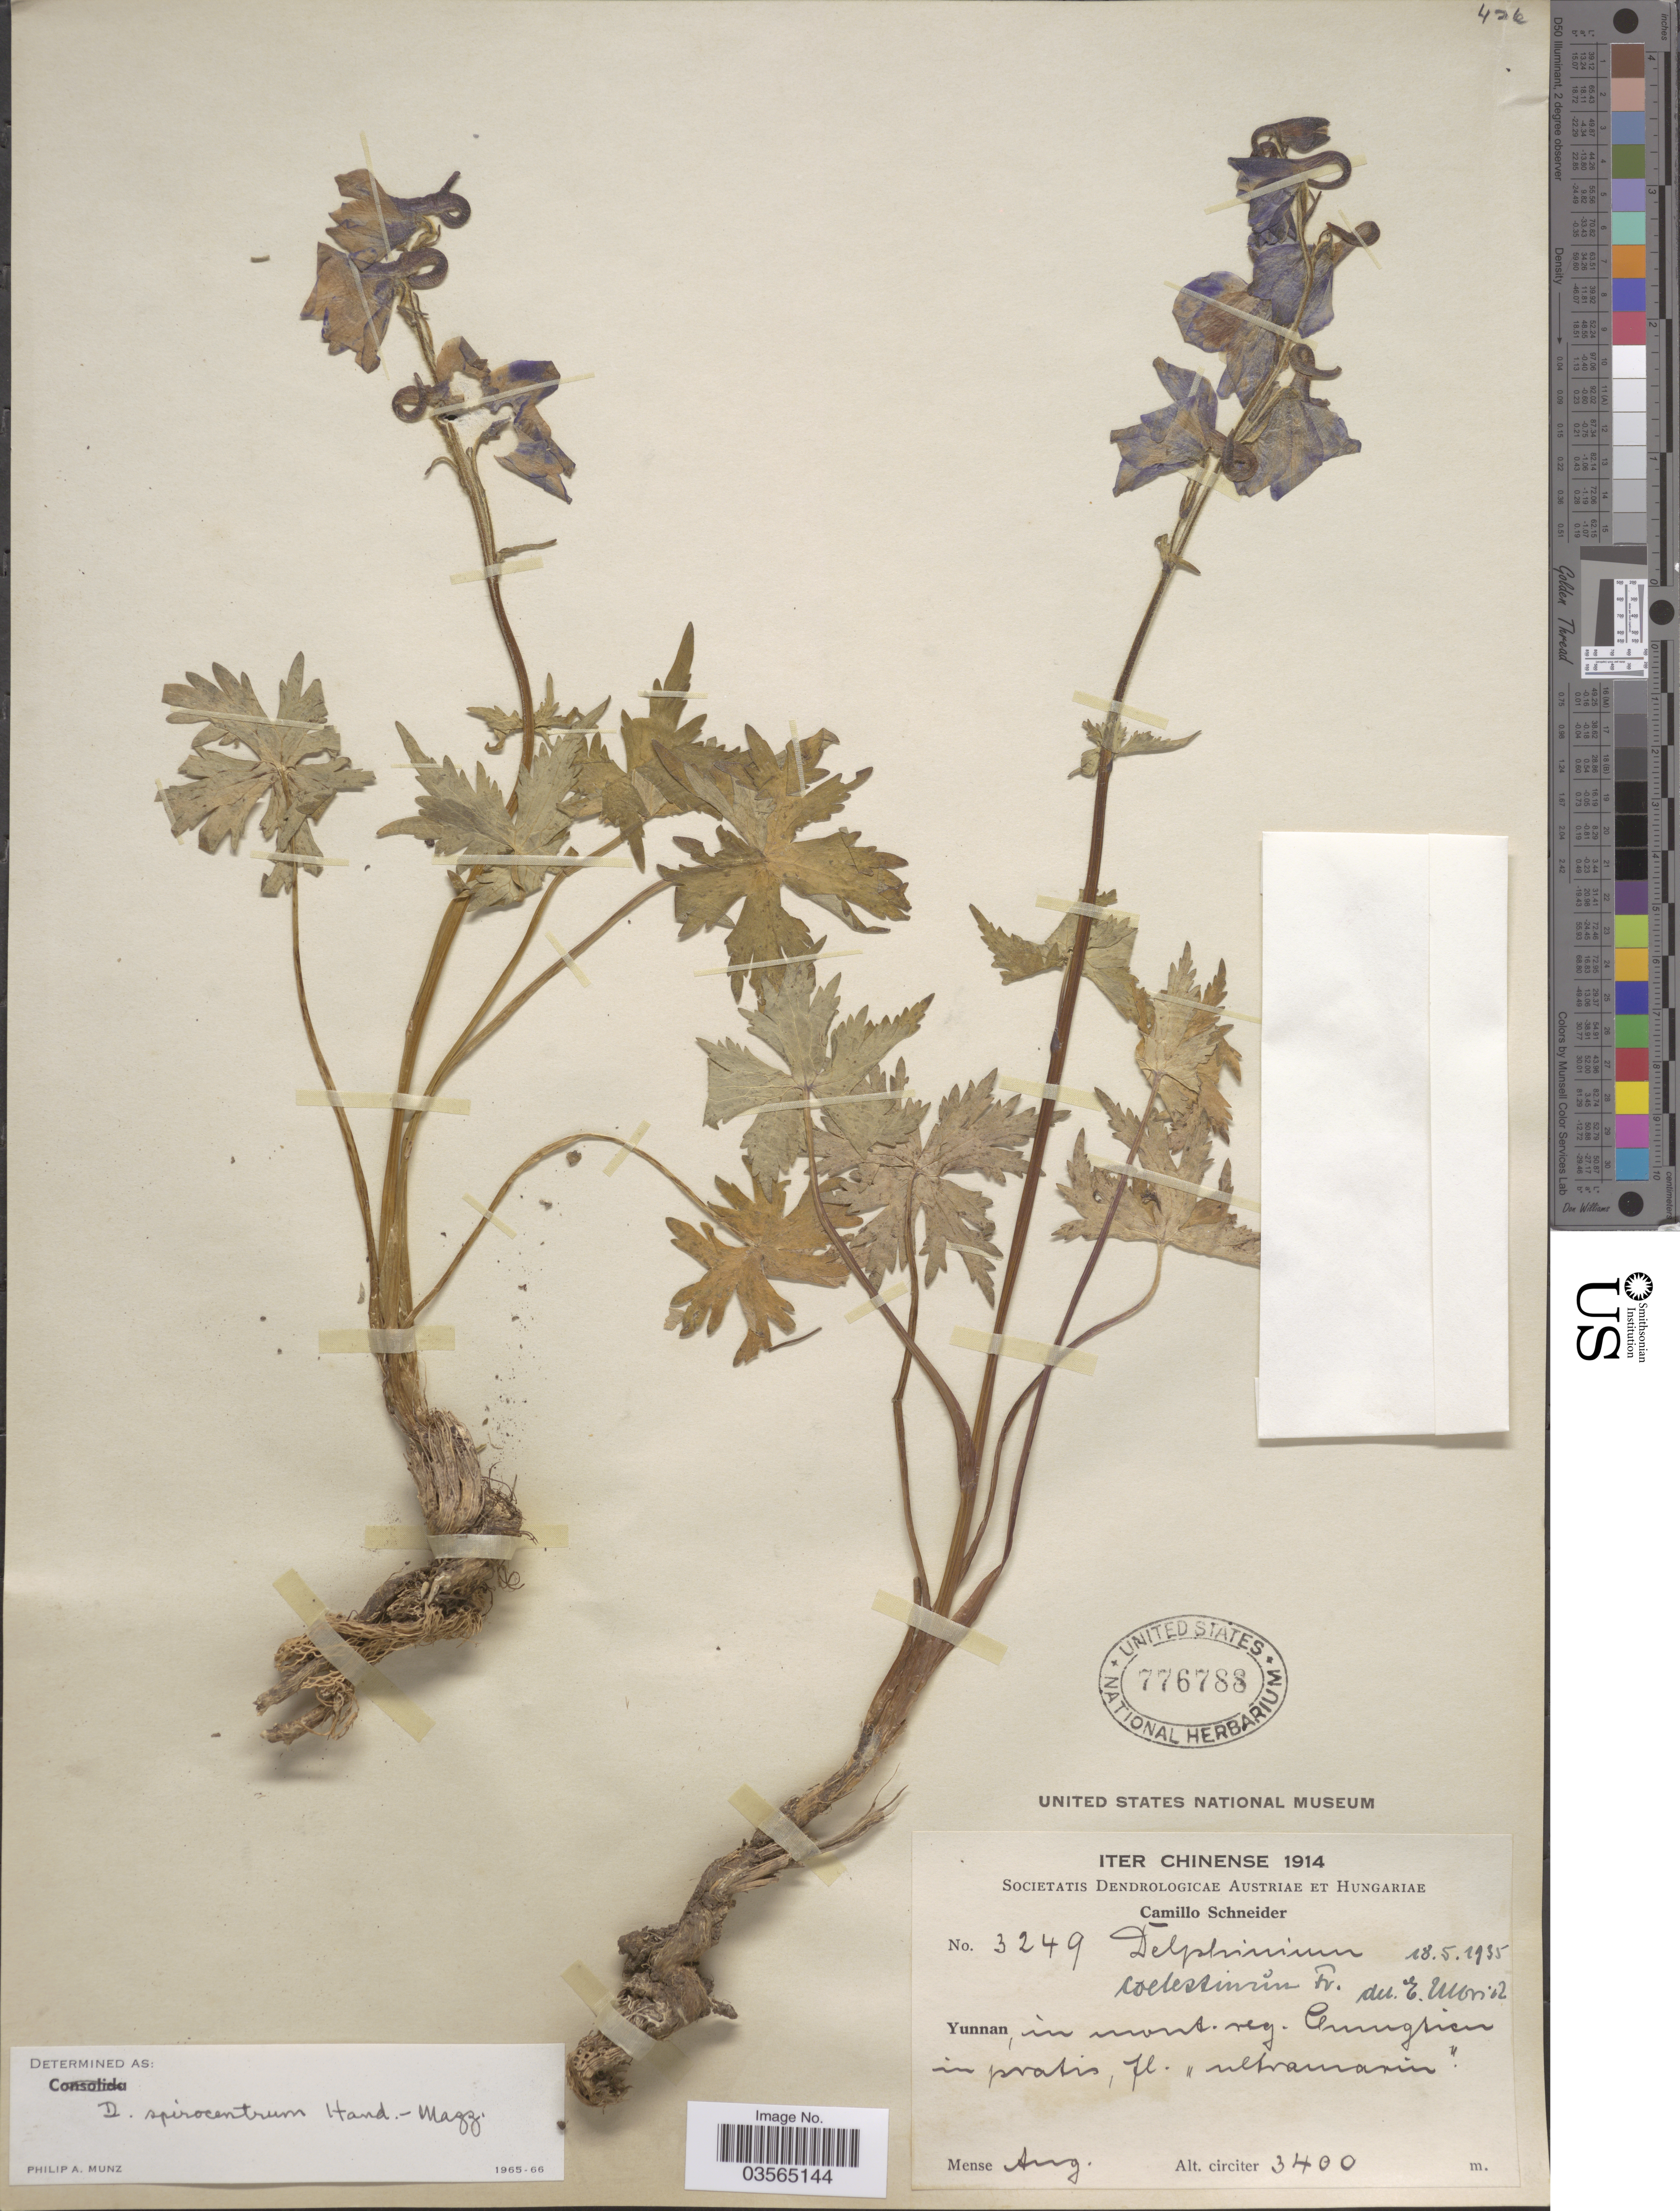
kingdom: Plantae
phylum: Tracheophyta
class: Magnoliopsida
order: Ranunculales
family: Ranunculaceae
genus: Delphinium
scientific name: Delphinium spirocentrum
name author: Hand.-Mazz.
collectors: C. K. Schneider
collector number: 3249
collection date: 1914-08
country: China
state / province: Yunnan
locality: In mont. reg. Chungtien.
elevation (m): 3400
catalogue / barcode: US 776788